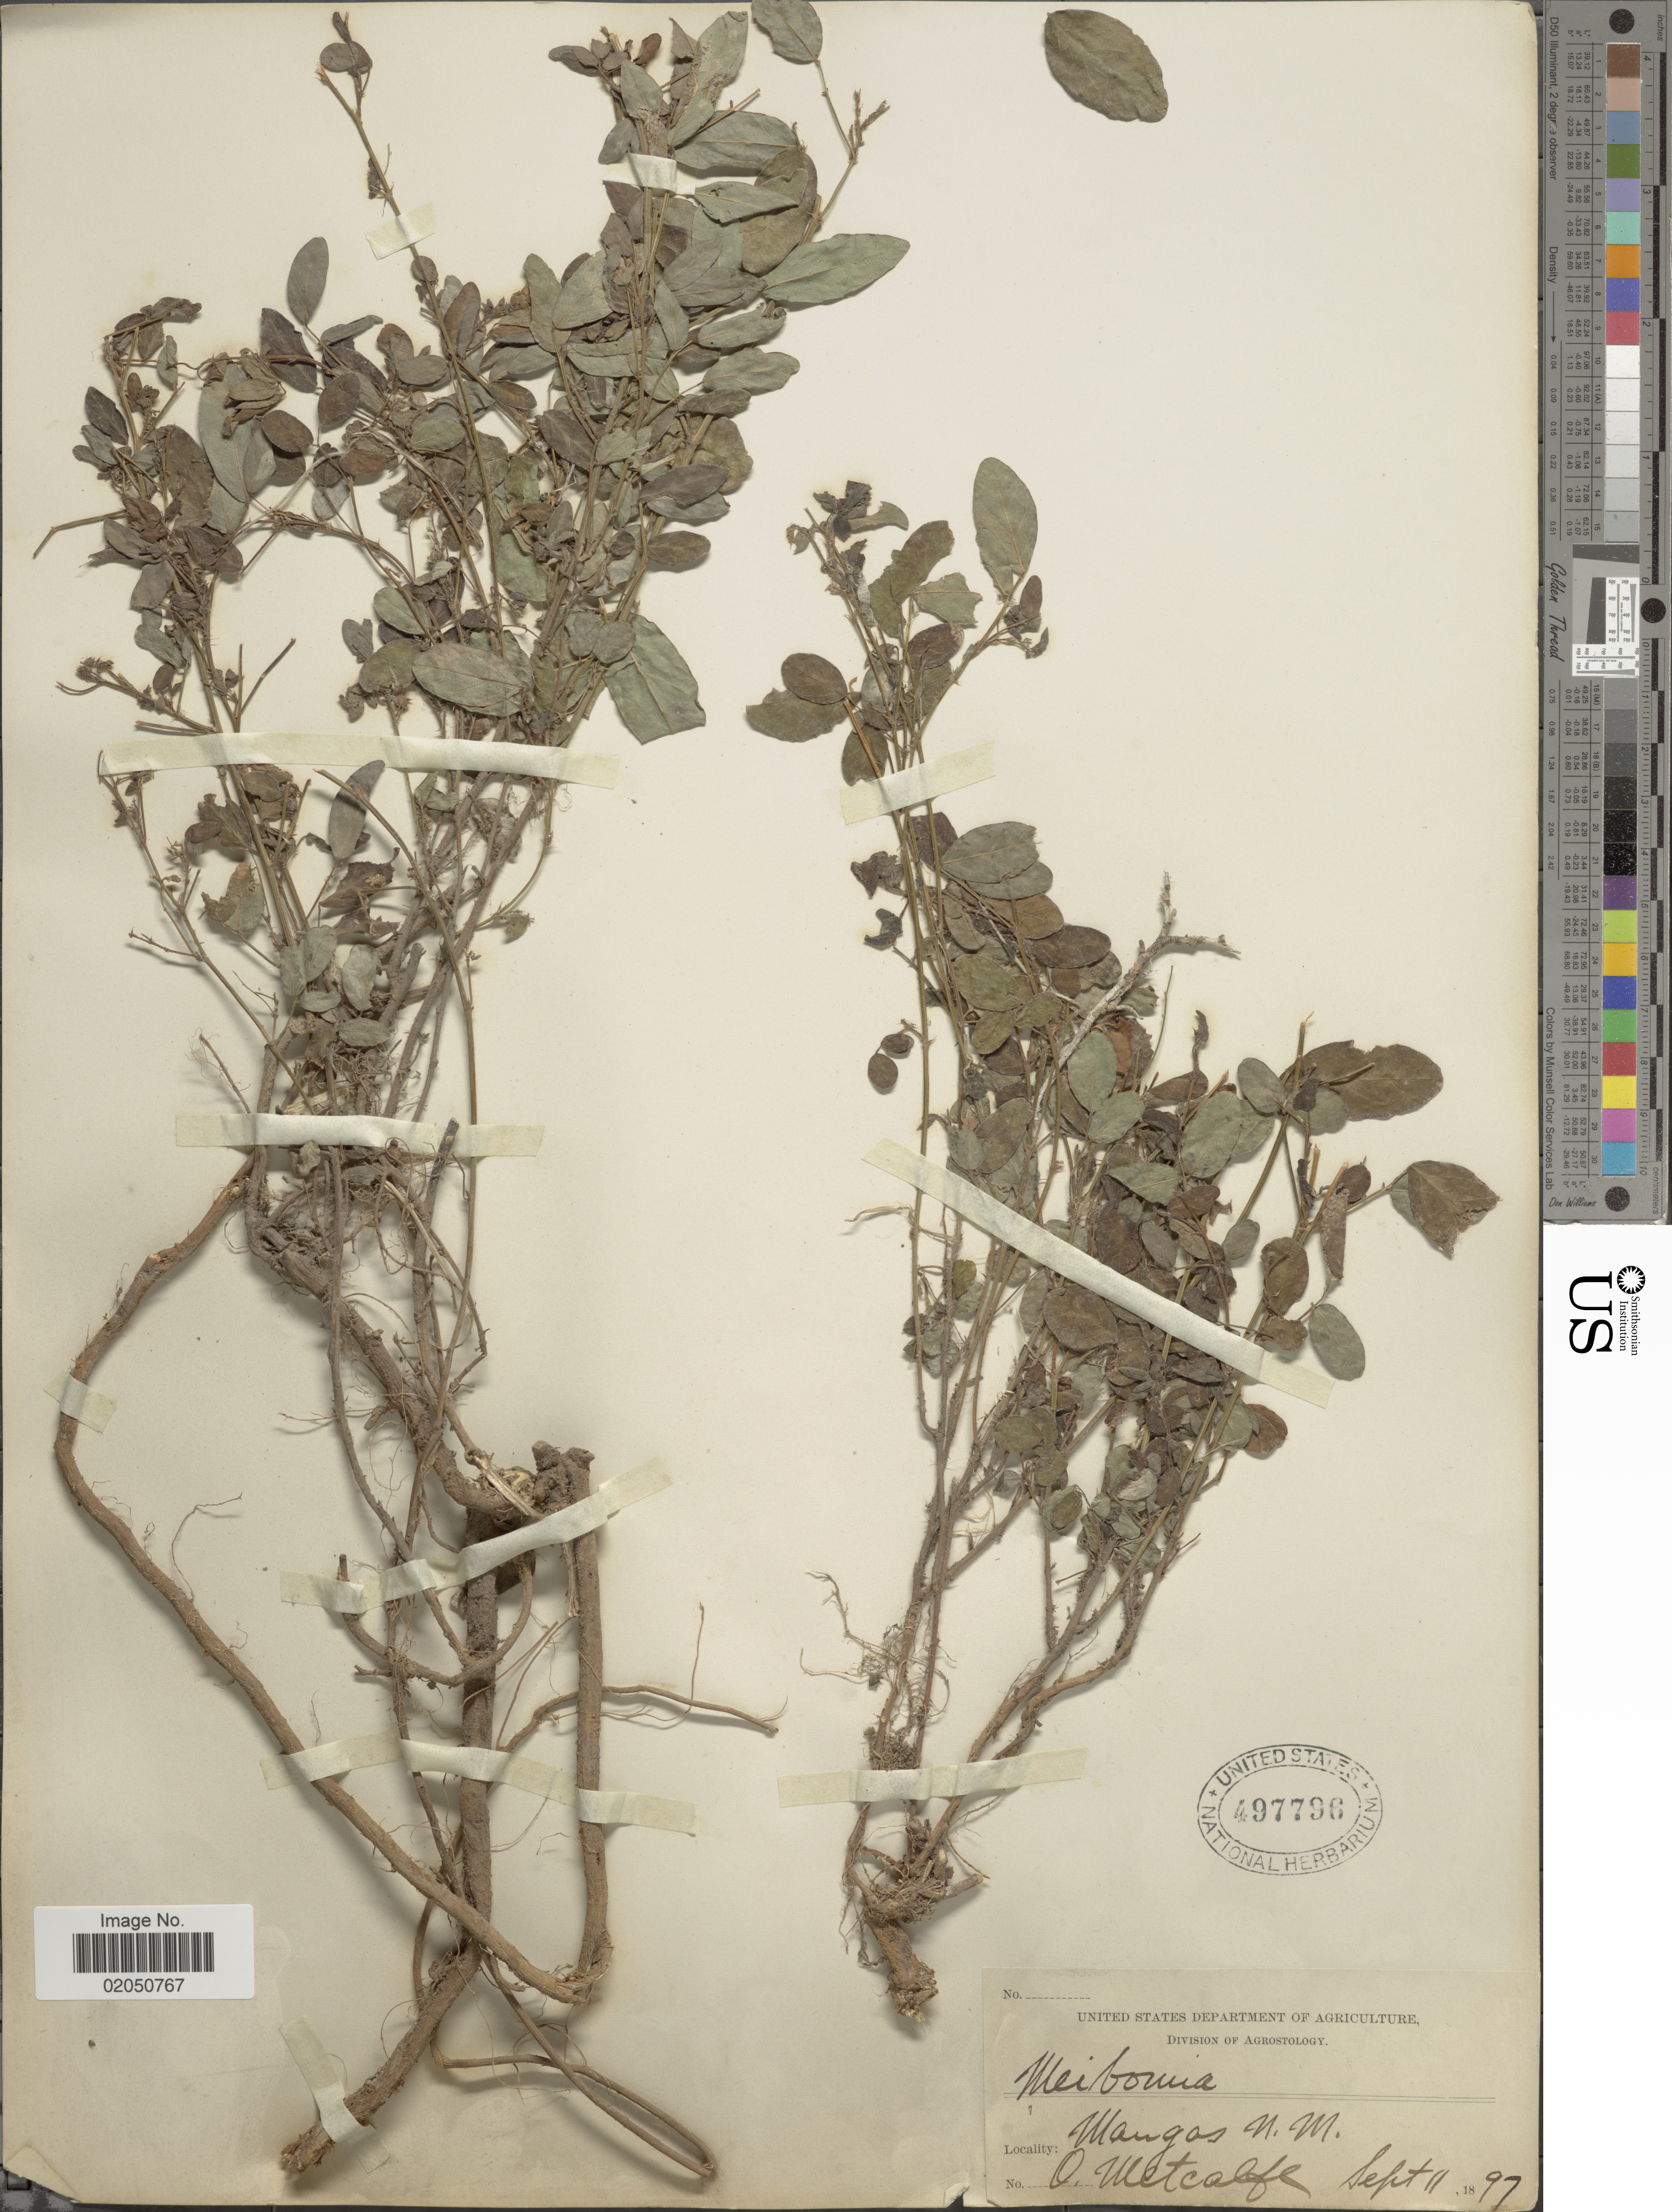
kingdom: Plantae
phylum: Tracheophyta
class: Magnoliopsida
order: Fabales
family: Fabaceae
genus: Desmodium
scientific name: Desmodium grahamii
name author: A. Gray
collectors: O. B. Metcalfe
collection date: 1897-09-11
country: United States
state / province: New Mexico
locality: Mangas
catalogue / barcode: US 497796